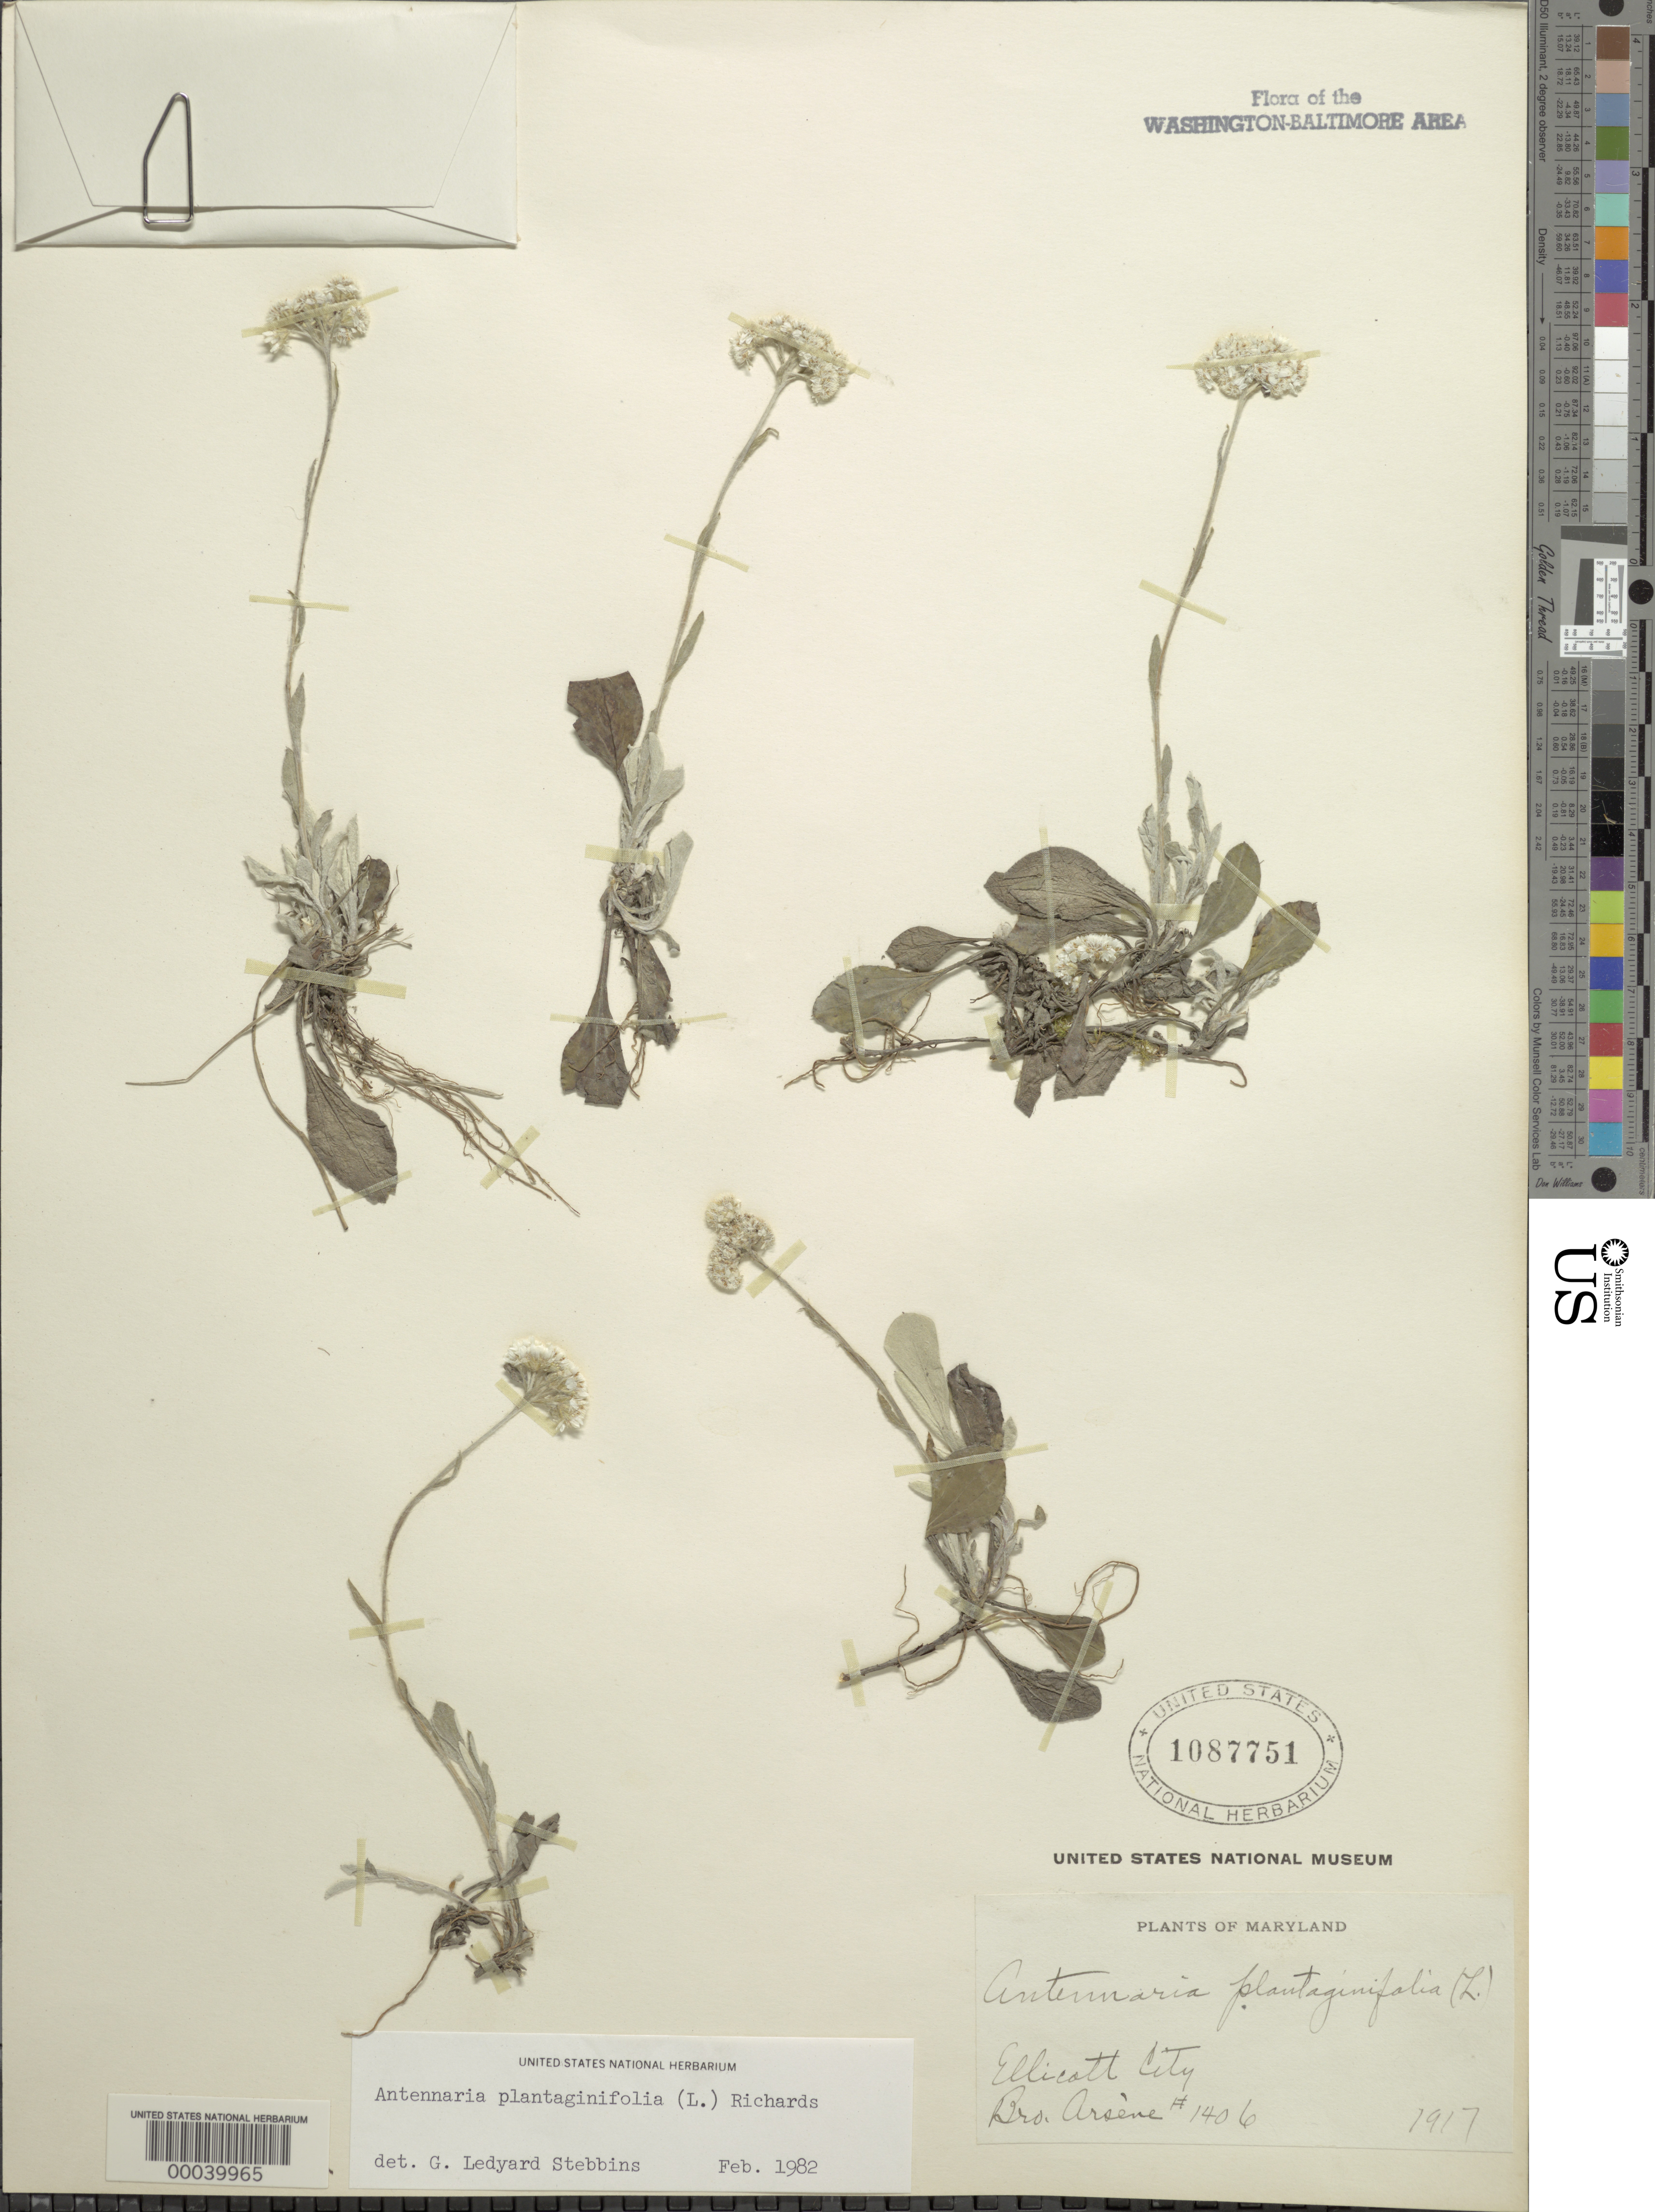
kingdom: Plantae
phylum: Tracheophyta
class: Magnoliopsida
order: Asterales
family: Asteraceae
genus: Antennaria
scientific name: Antennaria plantaginifolia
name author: (L.) Richardson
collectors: Bro. G. Arsène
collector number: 1406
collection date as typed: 1917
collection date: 1917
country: United States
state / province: Maryland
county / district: Howard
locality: Ellicott City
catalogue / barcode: US 1087751